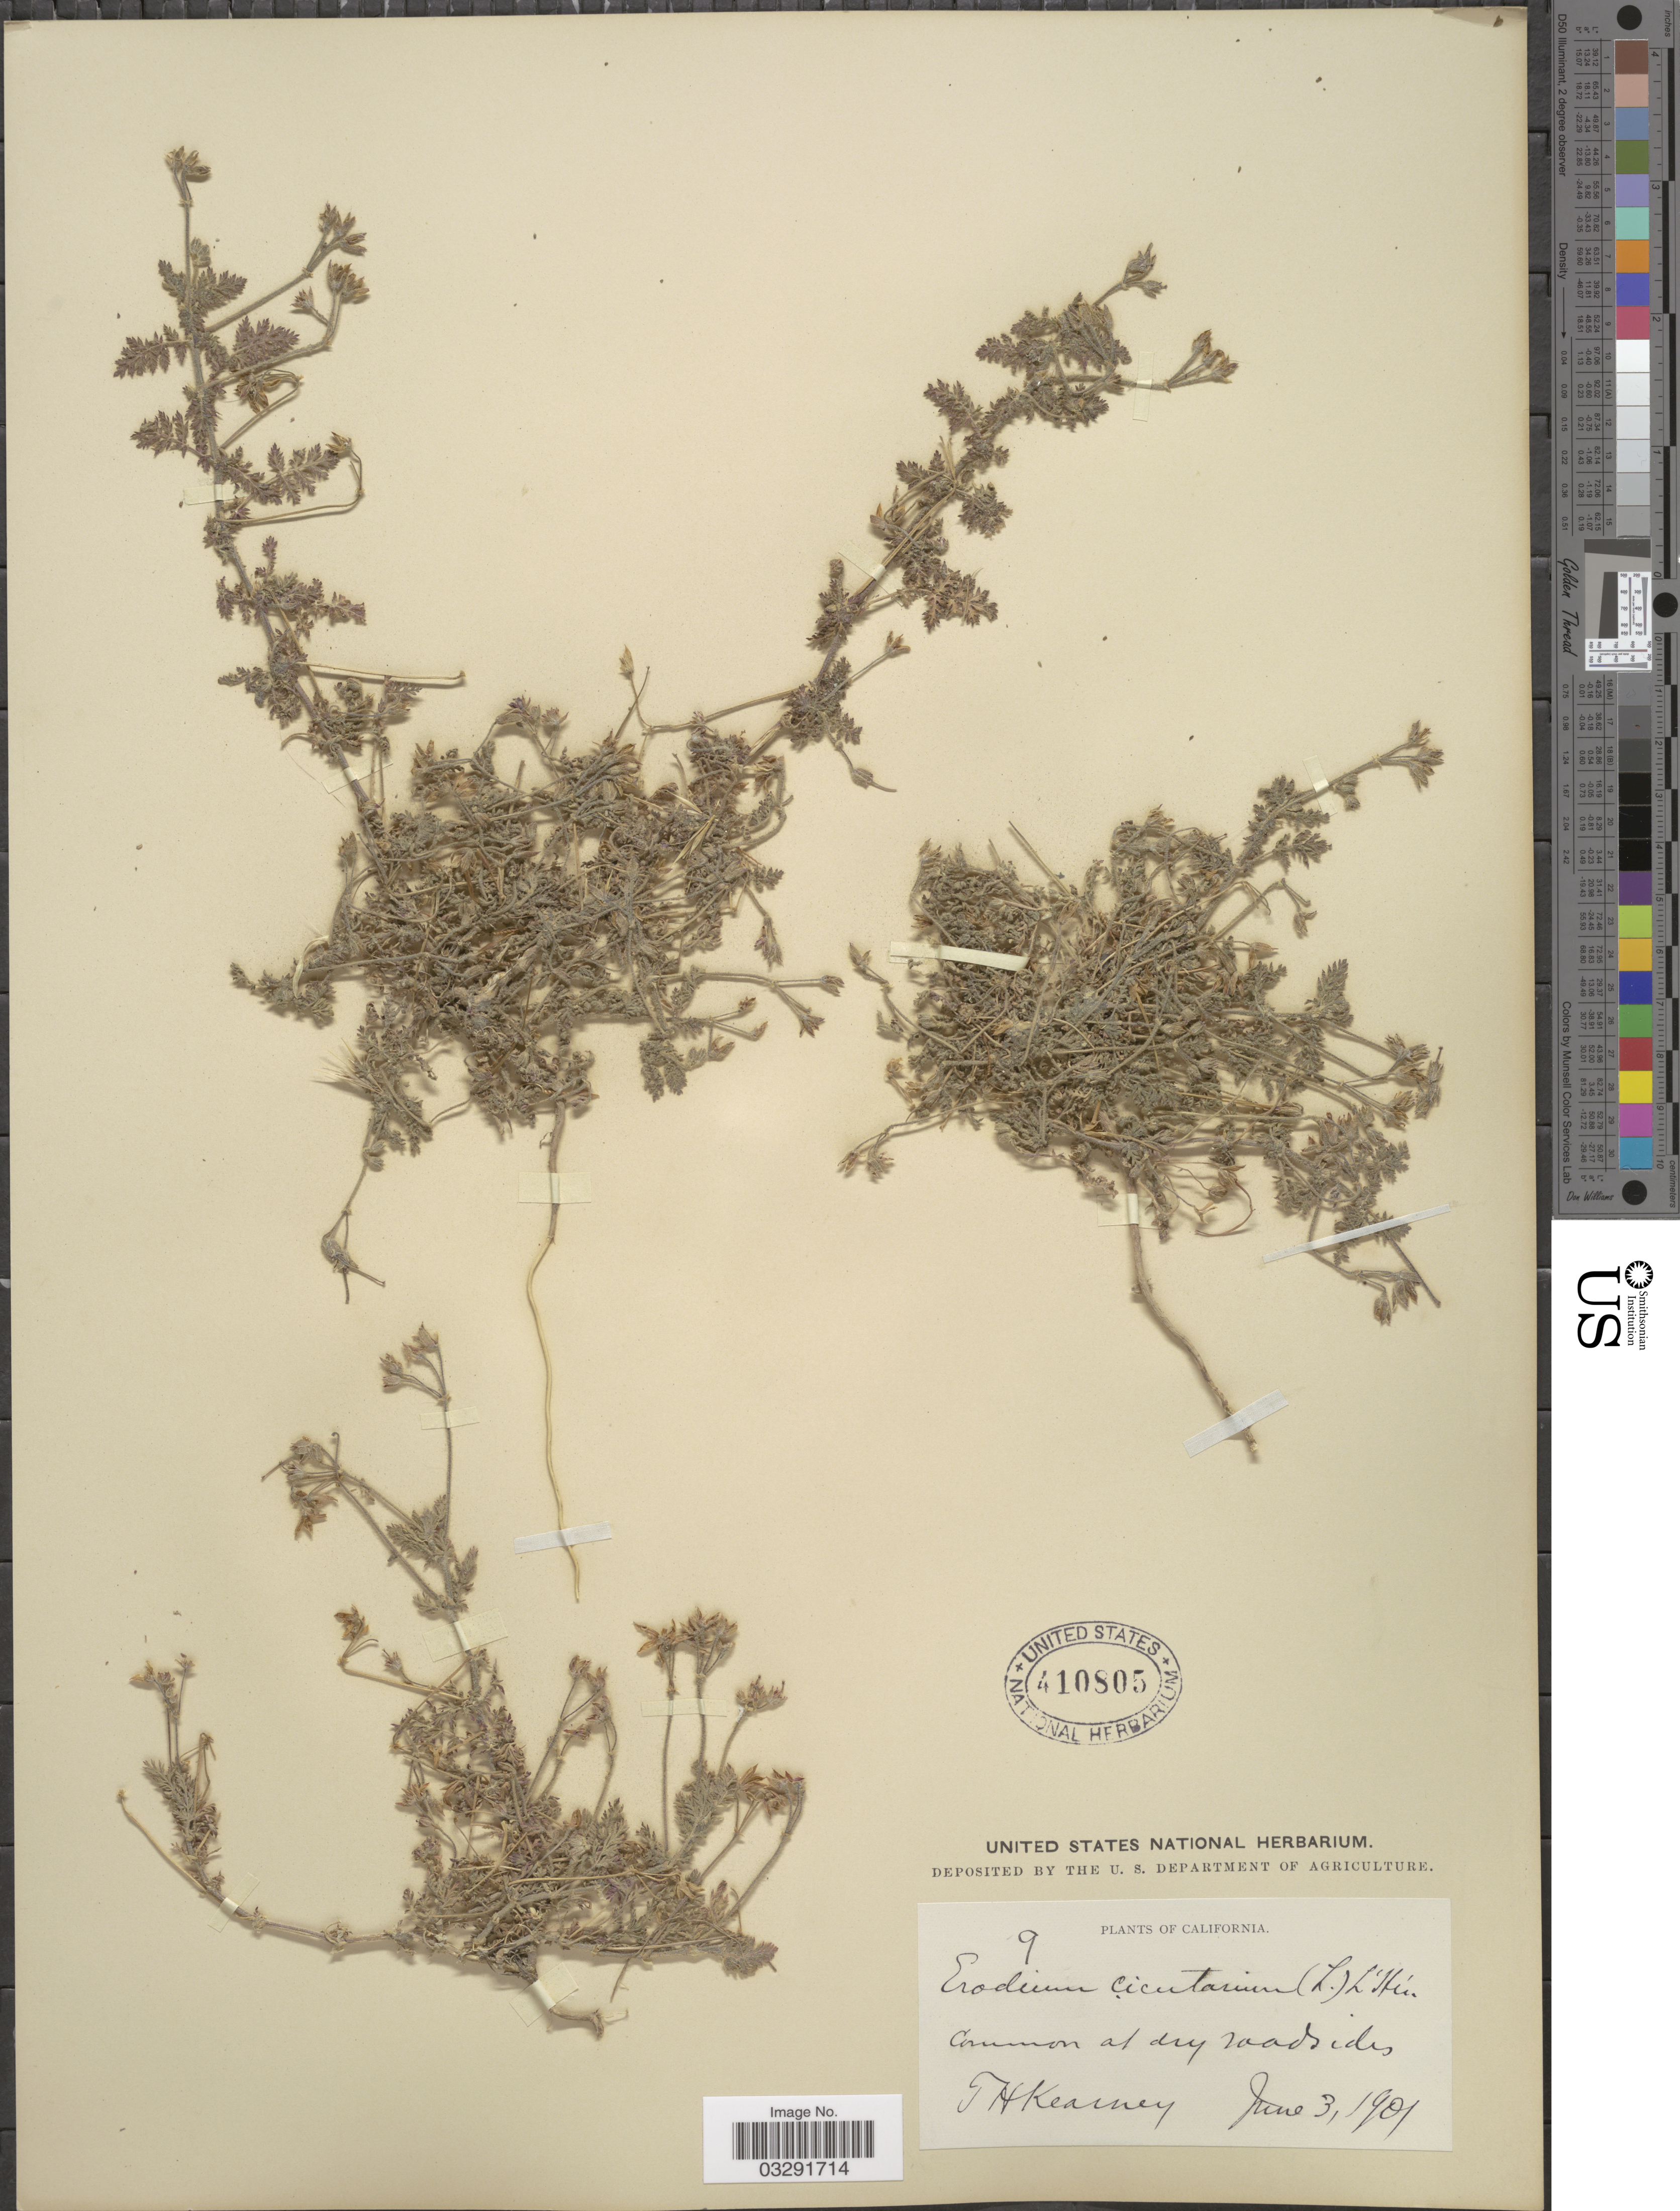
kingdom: Plantae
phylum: Tracheophyta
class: Magnoliopsida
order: Geraniales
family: Geraniaceae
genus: Erodium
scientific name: Erodium cicutarium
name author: (L.) L'Hér.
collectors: T. H. Kearney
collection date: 1901-06-03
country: United States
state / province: California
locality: Common at dry roadsides.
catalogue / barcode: US 410805